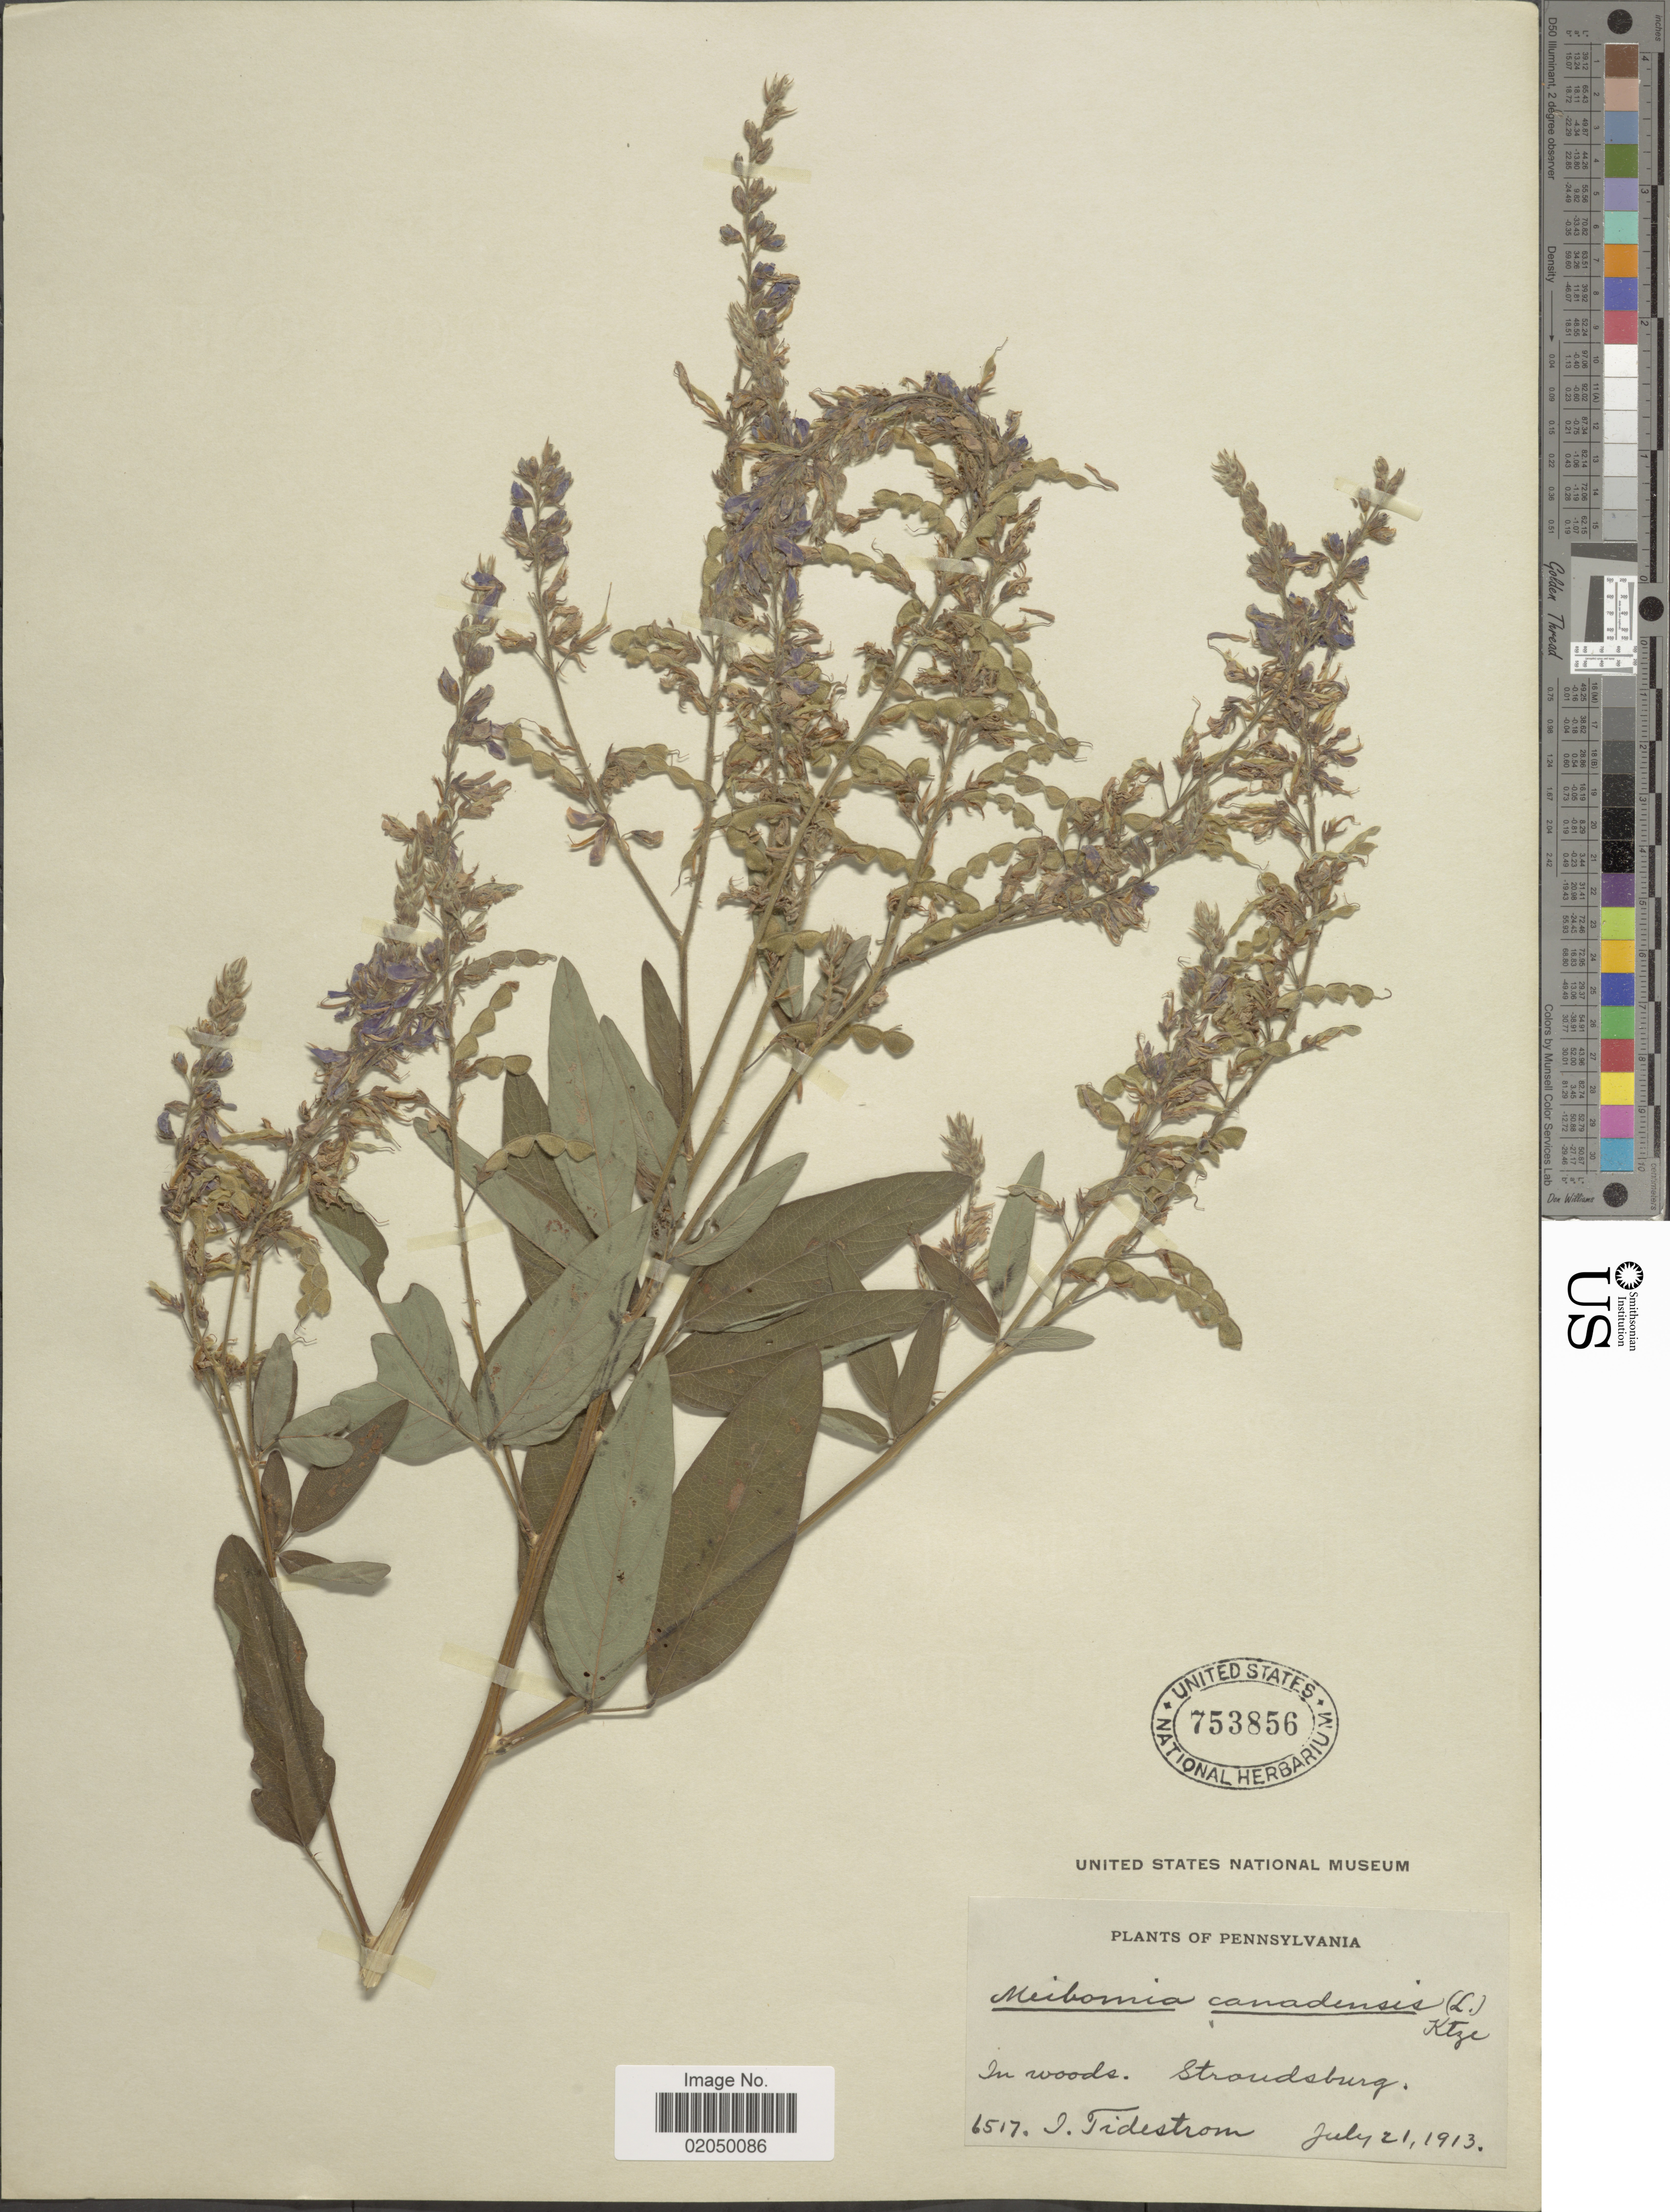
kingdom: Plantae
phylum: Tracheophyta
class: Magnoliopsida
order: Fabales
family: Fabaceae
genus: Desmodium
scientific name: Desmodium canadense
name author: (L.) DC.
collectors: I. F. Tidestrom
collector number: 6517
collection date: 1913-07-21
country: United States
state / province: Pennsylvania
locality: In woods. Stroudsburg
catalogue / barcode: US 753856